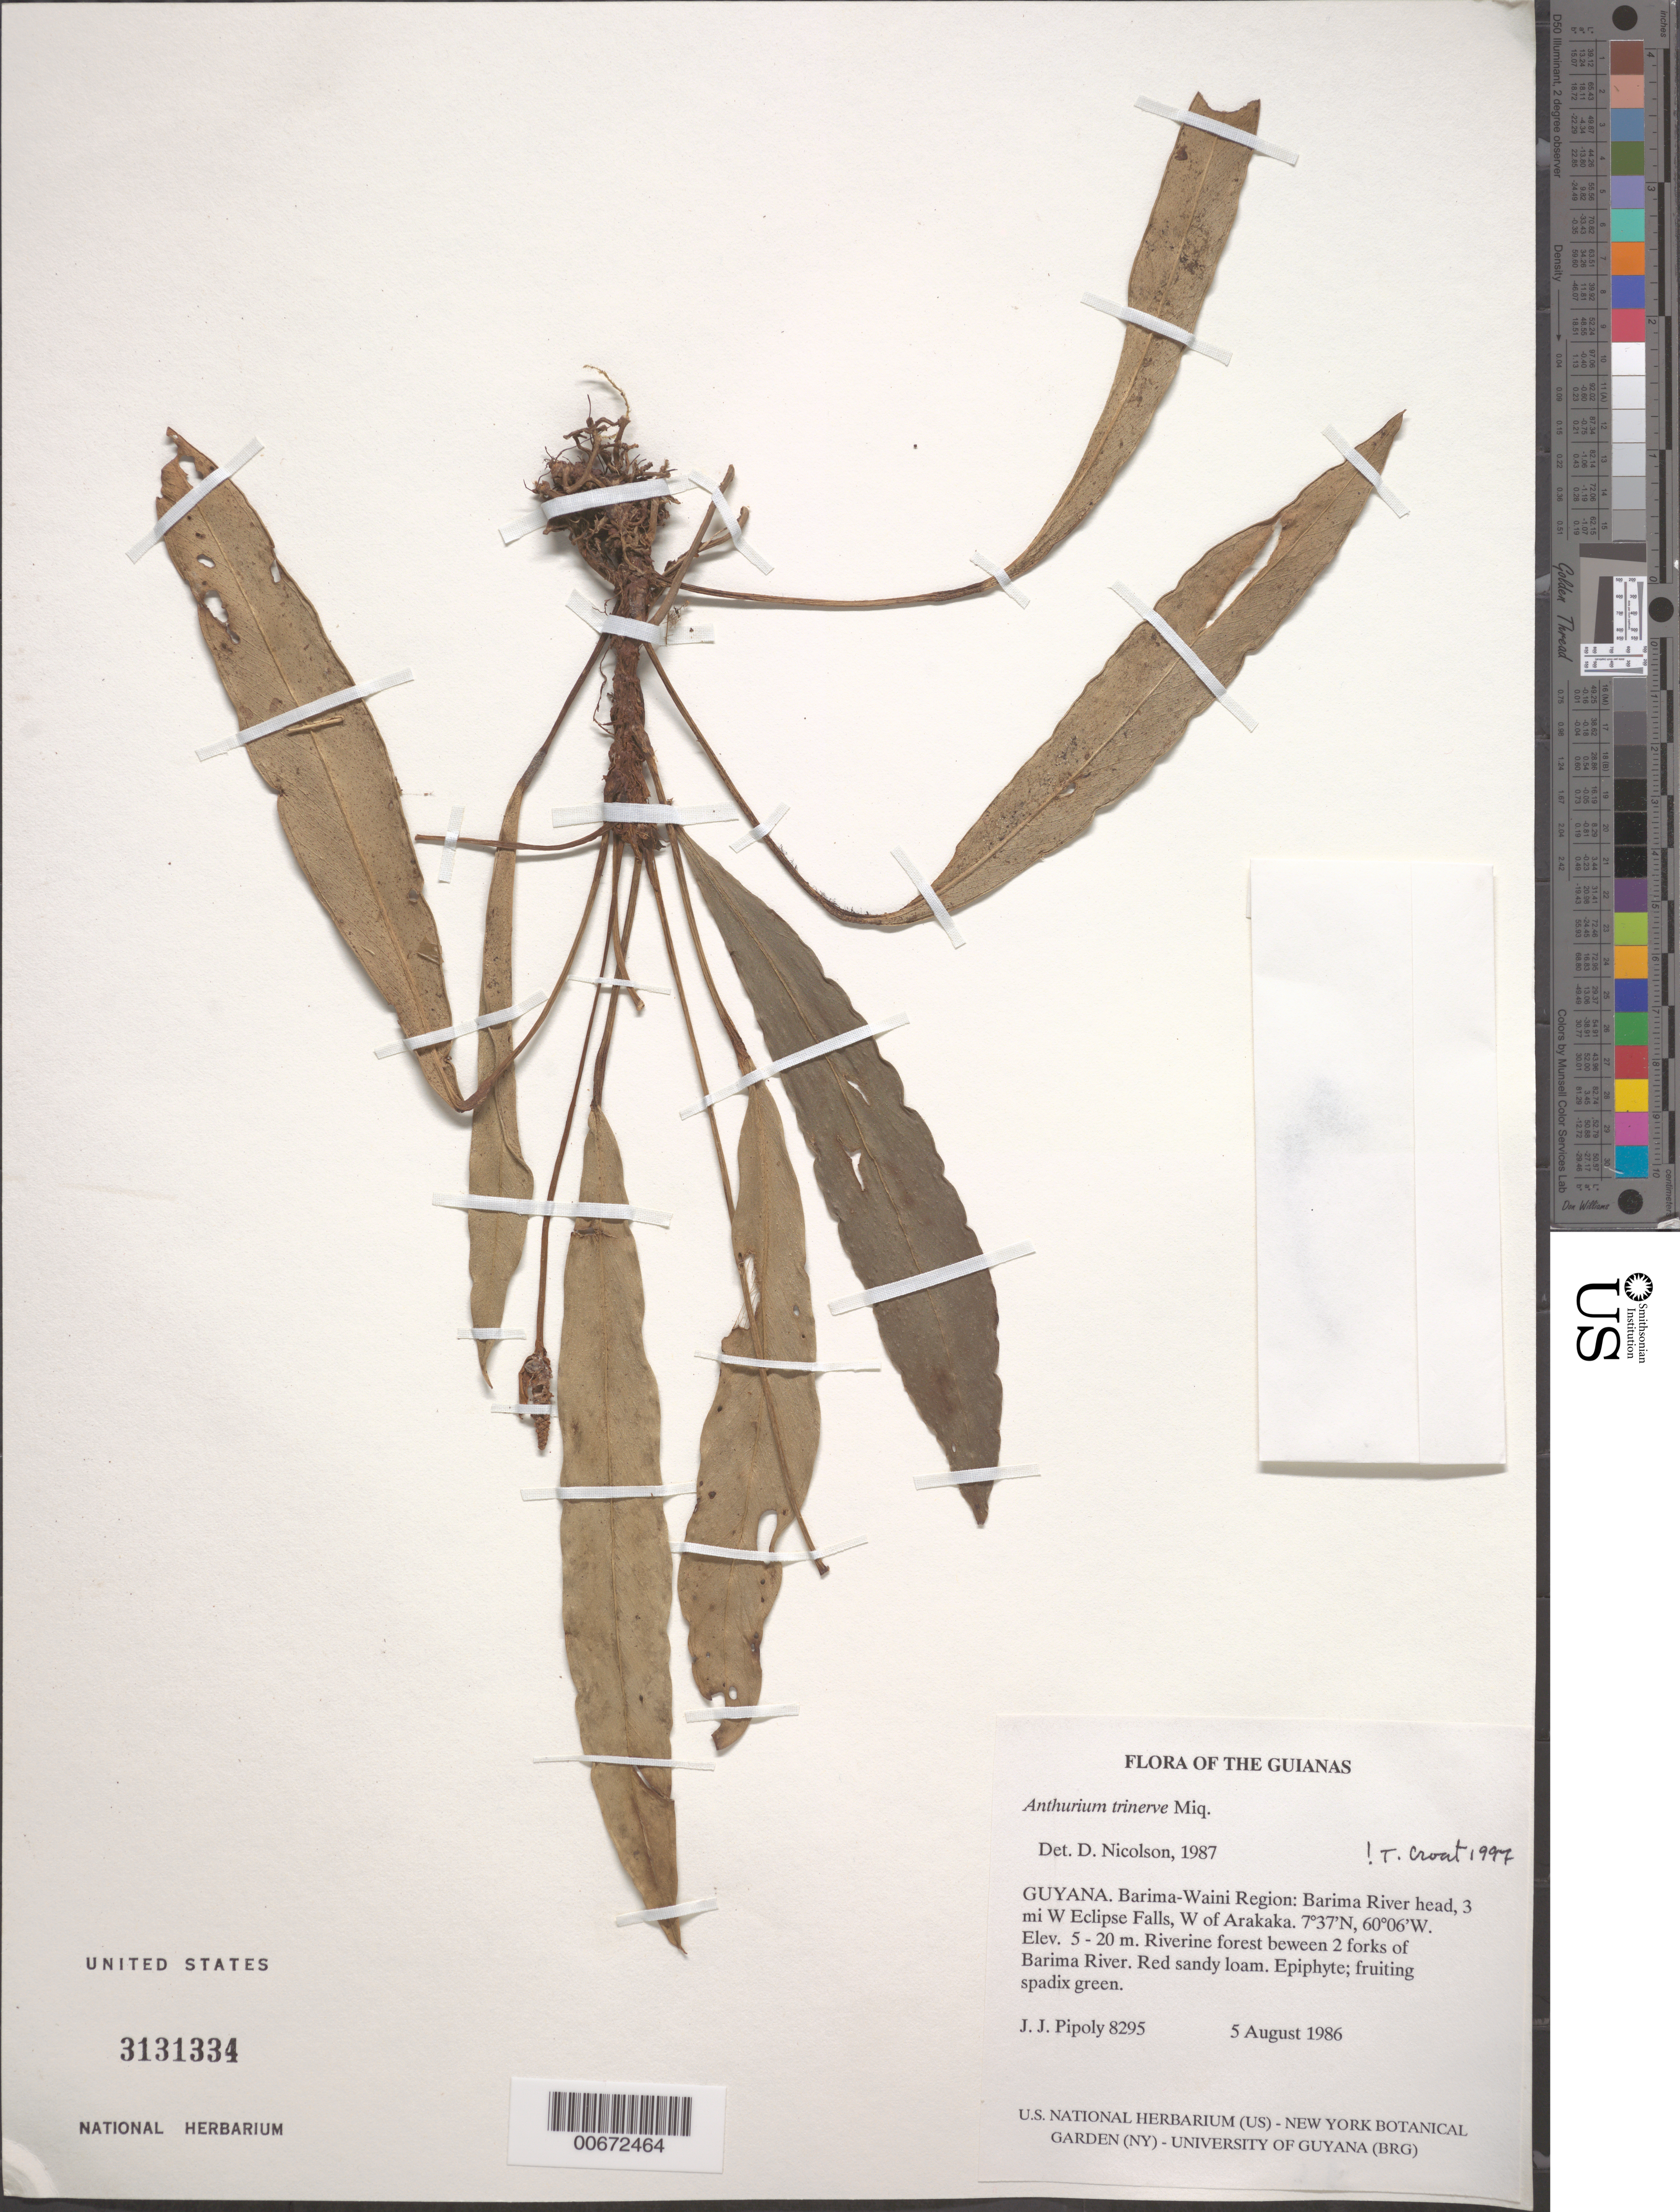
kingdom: Plantae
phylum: Tracheophyta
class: Liliopsida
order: Alismatales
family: Araceae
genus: Anthurium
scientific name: Anthurium trinervium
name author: Miq.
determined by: Nicolson, Dan H.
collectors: J. J. Pipoly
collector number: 8295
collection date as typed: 5 August 1986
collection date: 1986-08-05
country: Guyana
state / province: Barima-Waini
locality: Barima River head; 3 mi W Eclipse Falls, W of Arakaka, between 2 forks of Barima River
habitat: Riverine forest. Red sandy loam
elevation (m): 5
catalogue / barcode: US 3131334